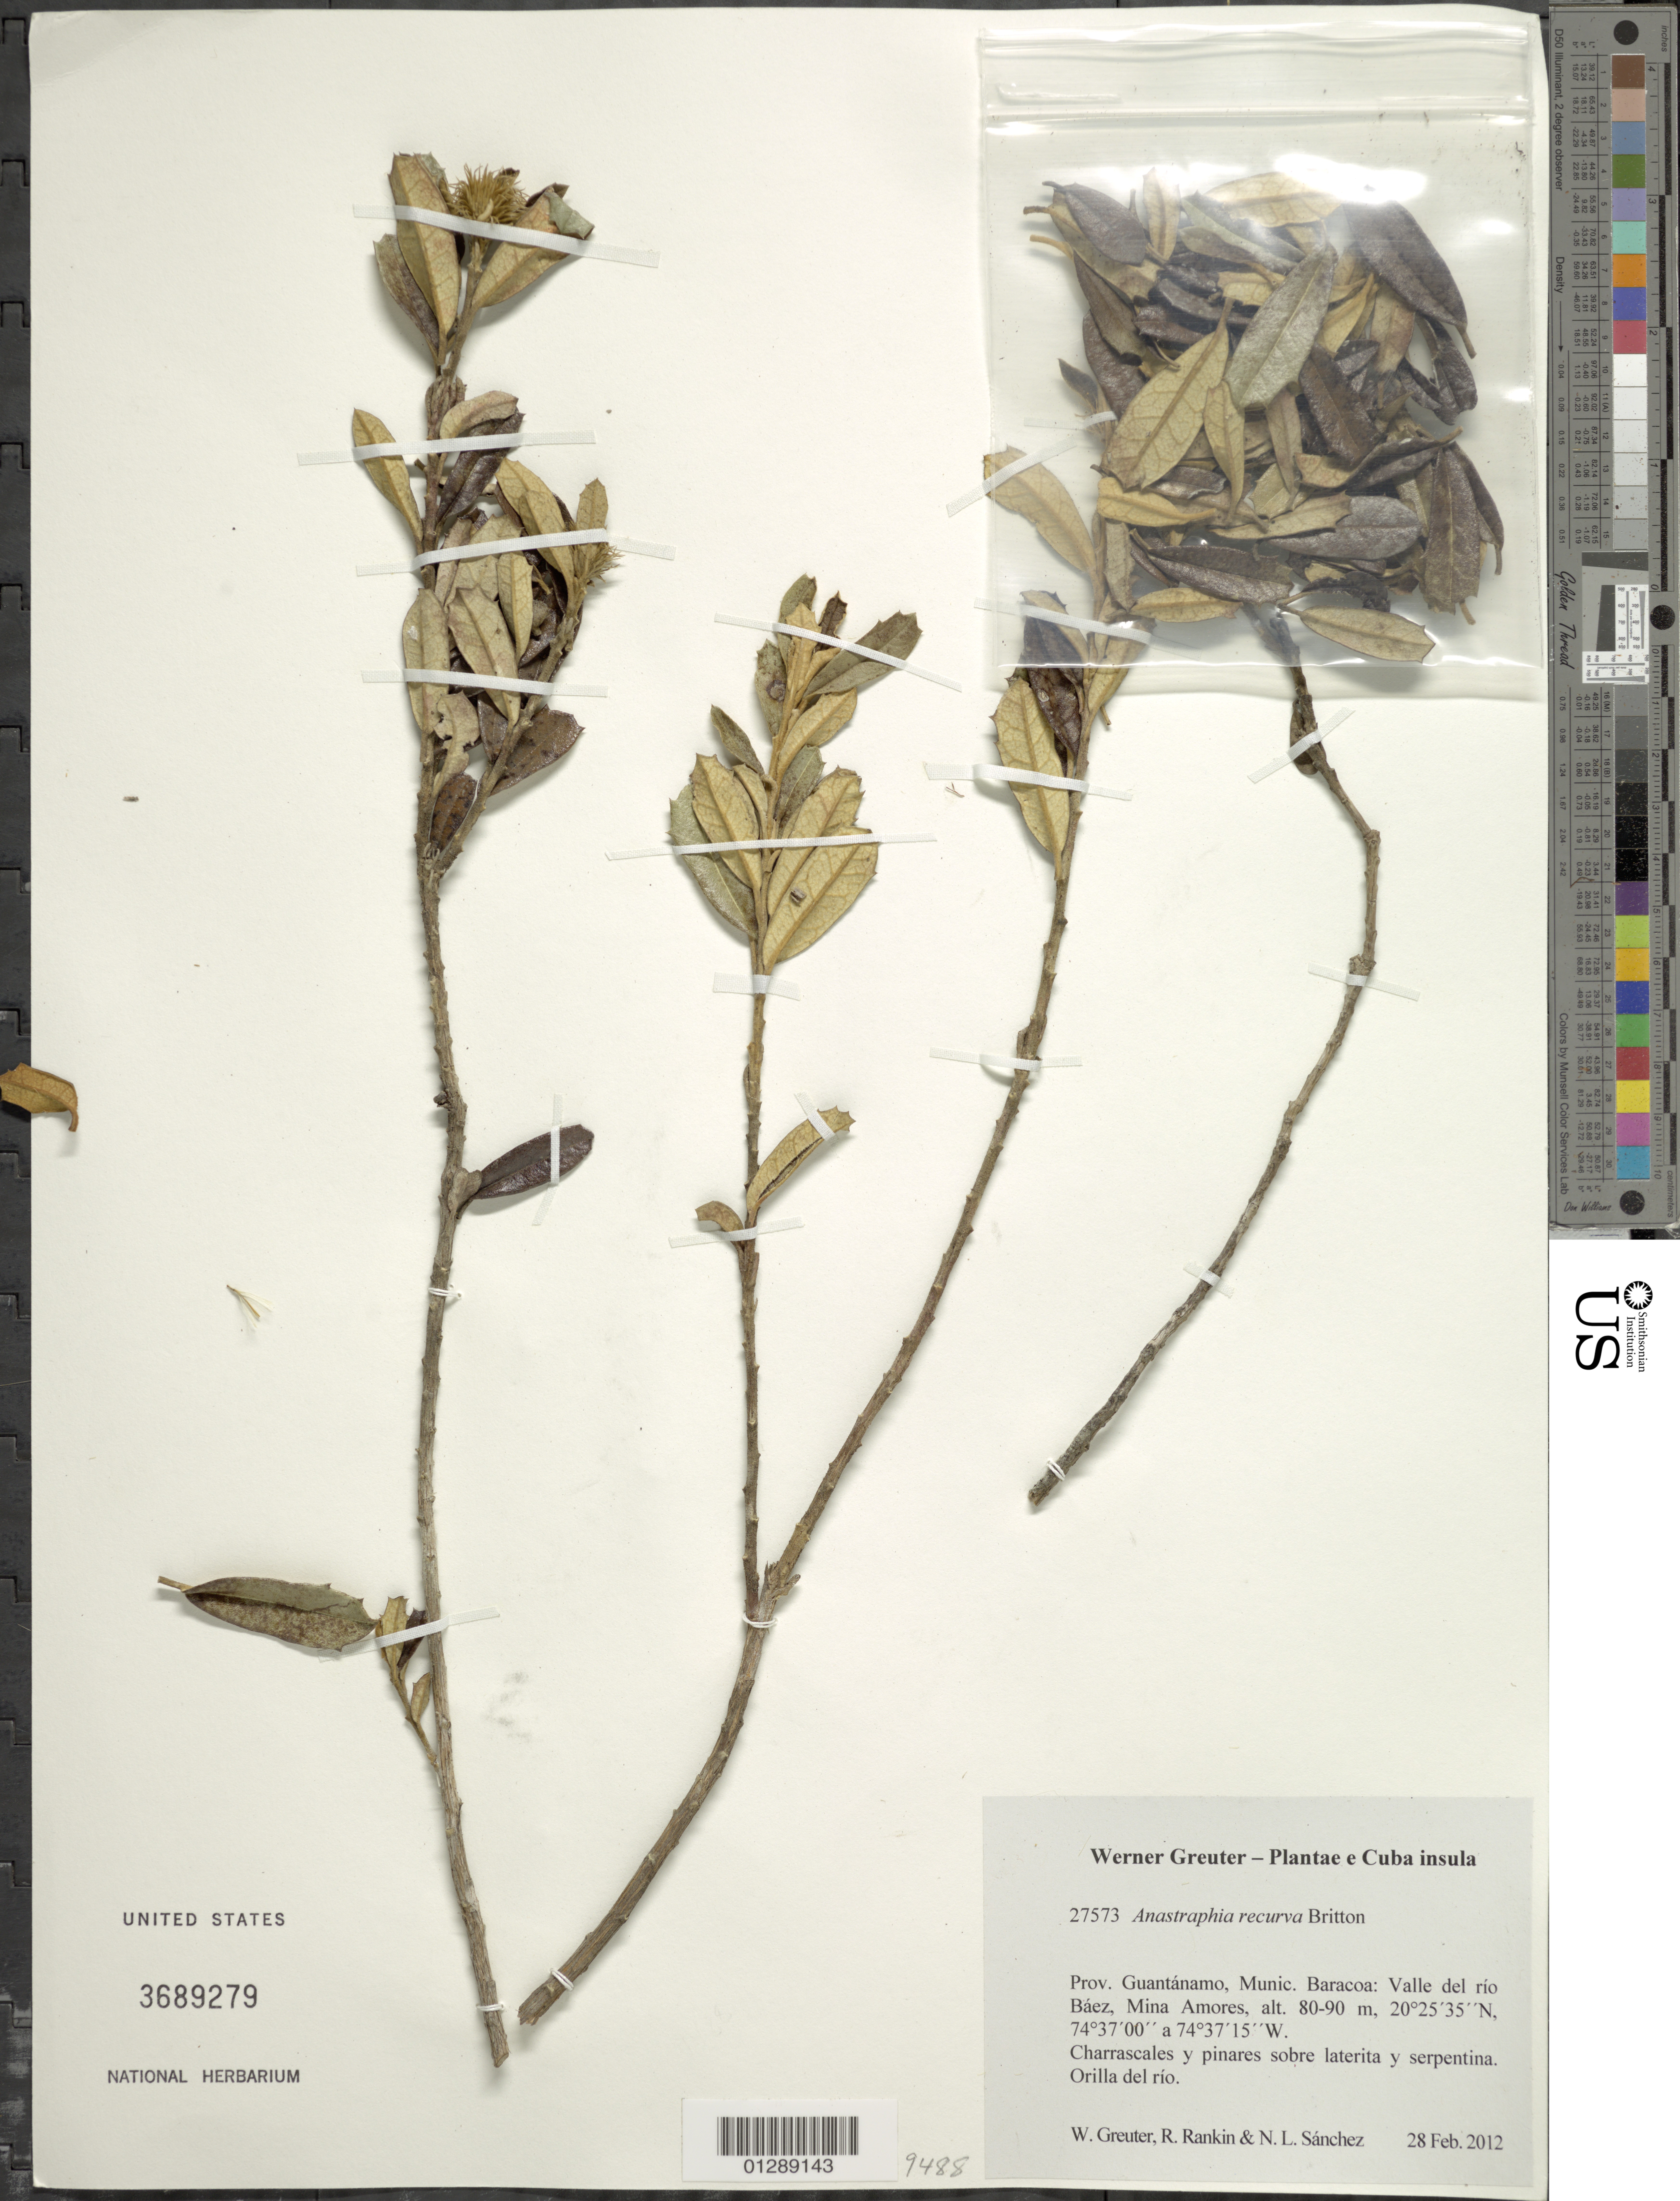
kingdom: Plantae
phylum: Tracheophyta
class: Magnoliopsida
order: Asterales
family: Asteraceae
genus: Anastraphia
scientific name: Anastraphia recurva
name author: Britton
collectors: W. R. Greuter, R. Rankin Rodriguez & N. Sanchez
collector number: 27573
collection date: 2012-02-28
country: Cuba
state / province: Guantanamo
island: Cuba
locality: Munic. Baracoa: Valle del río Báez, Mina Amores.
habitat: Charrascales y pinares sobre laterita y serpentina. Orilla del río.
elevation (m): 80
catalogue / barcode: US 3689279